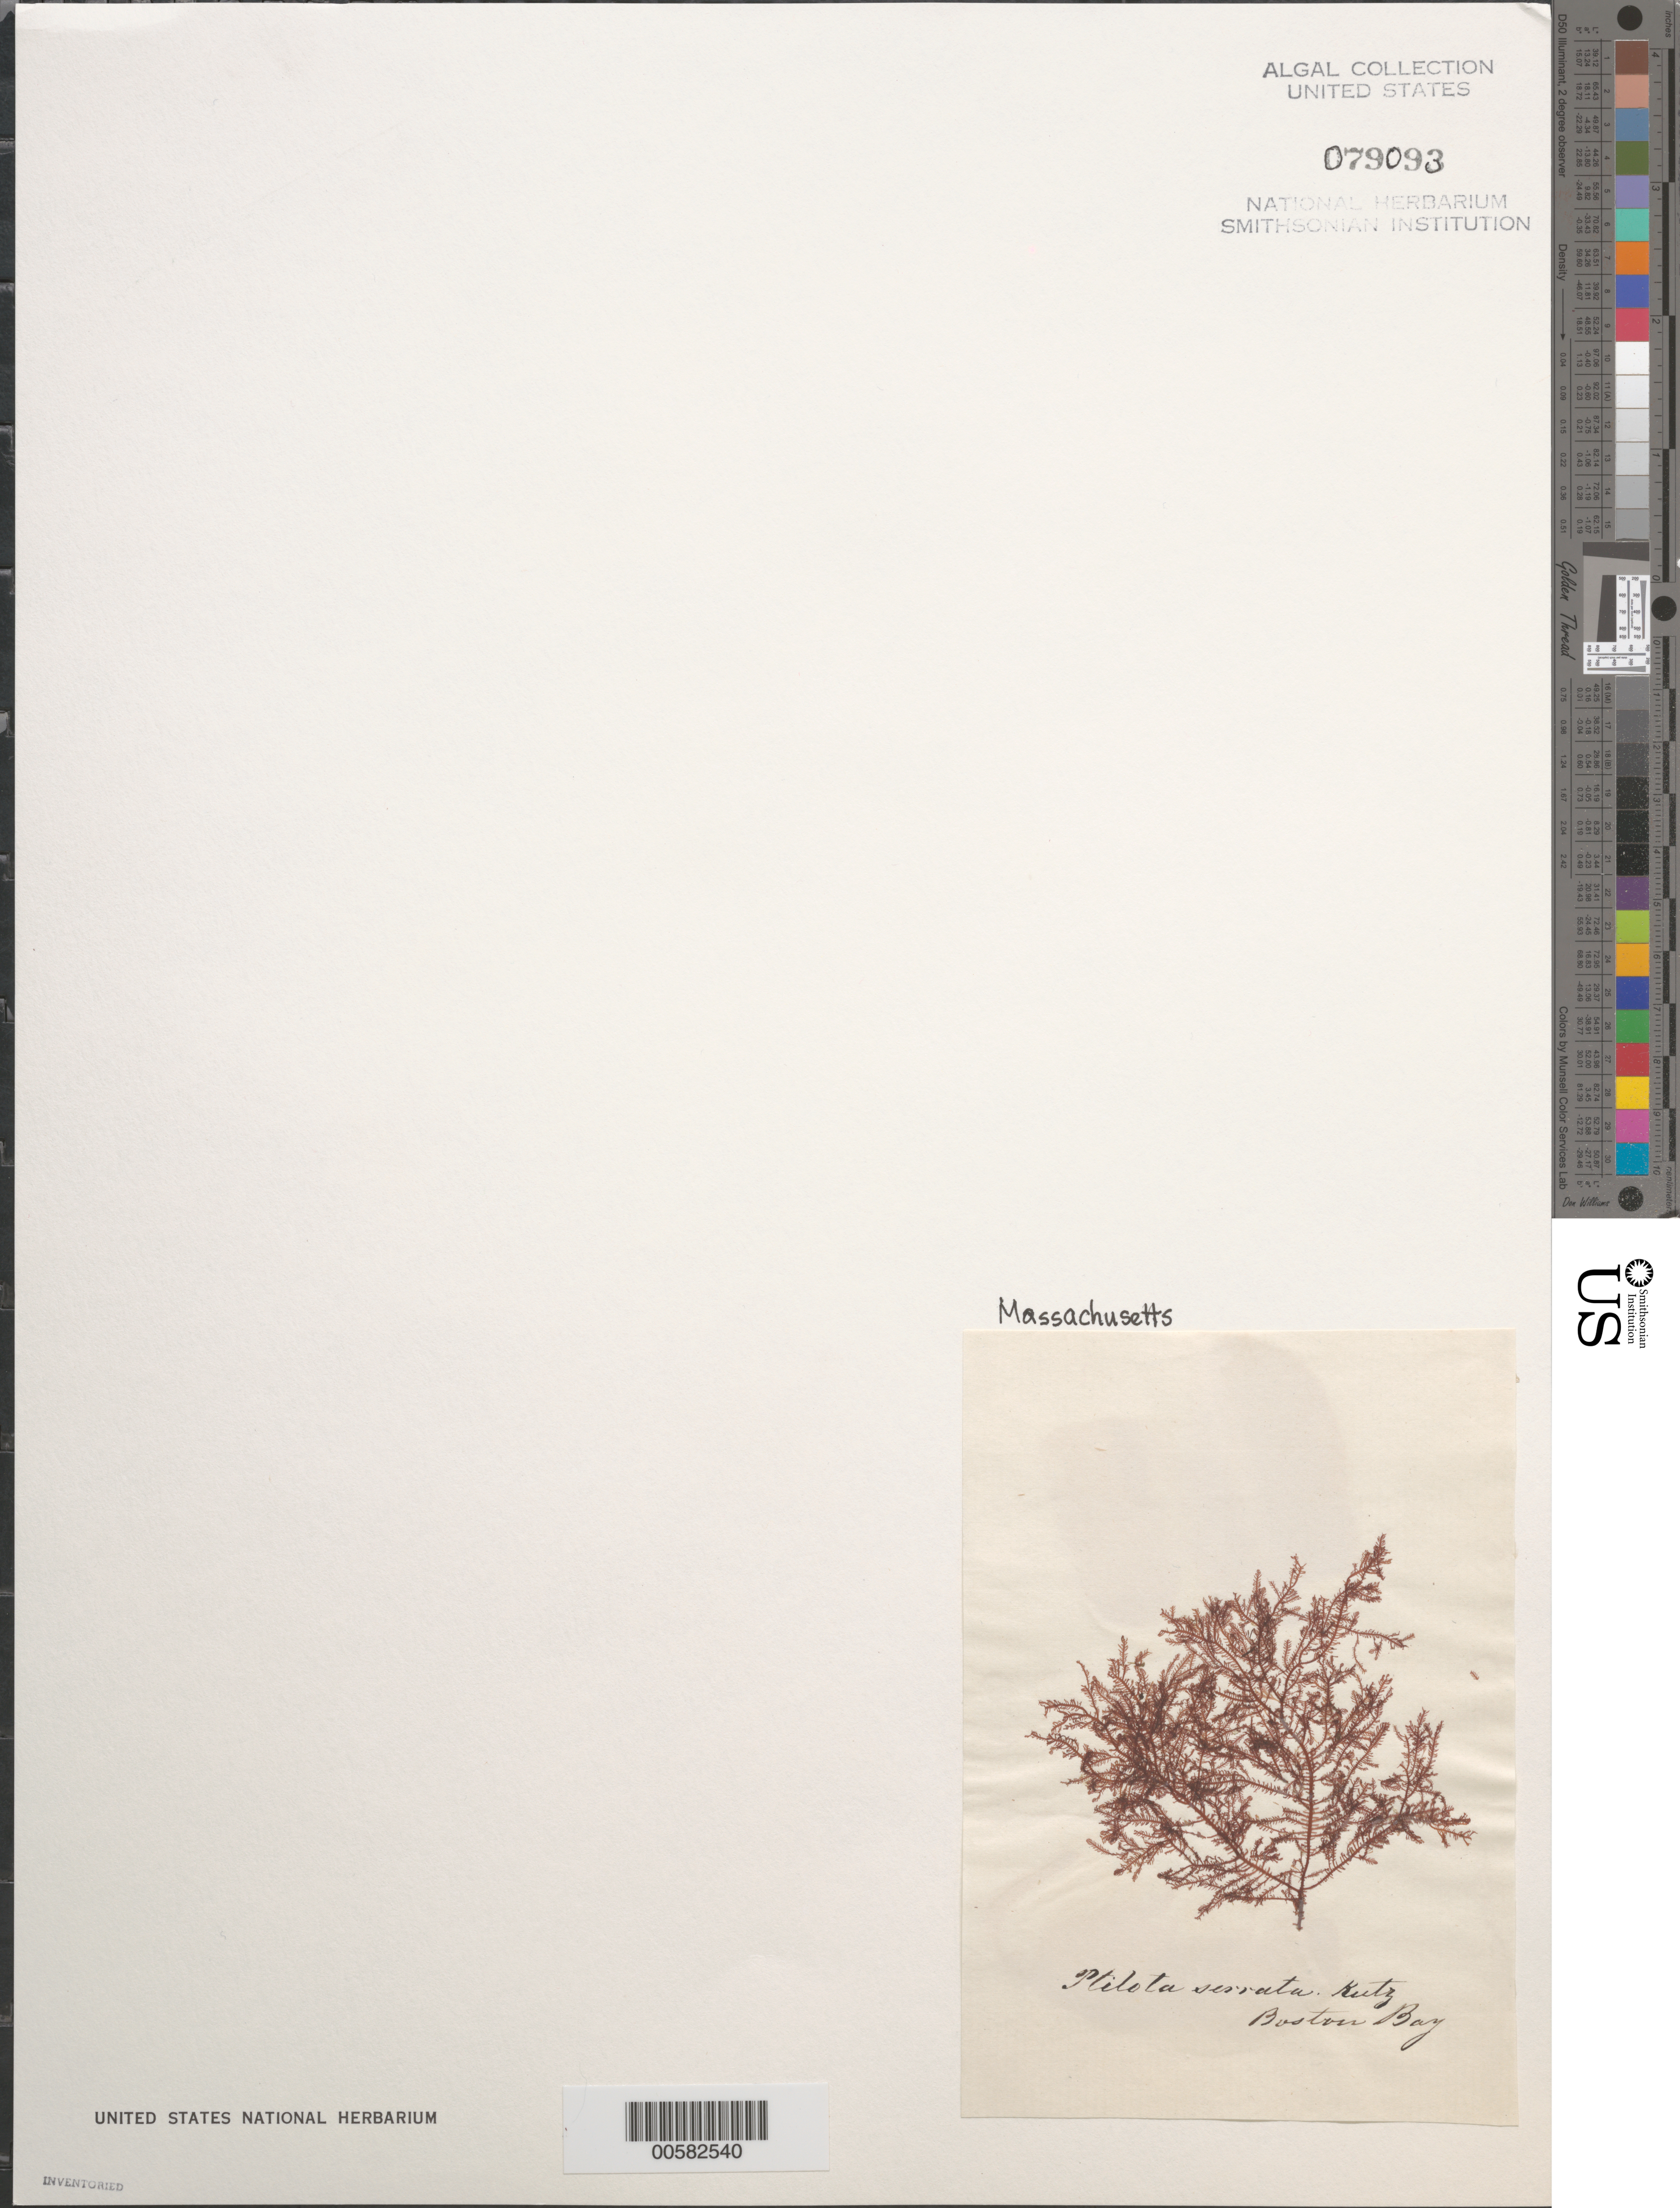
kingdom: Plantae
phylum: Rhodophyta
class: Florideophyceae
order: Ceramiales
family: Wrangeliaceae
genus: Ptilota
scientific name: Ptilota serrata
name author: Kützing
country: United States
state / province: Massachusetts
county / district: Suffolk County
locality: Boston Bay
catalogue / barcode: US 79093